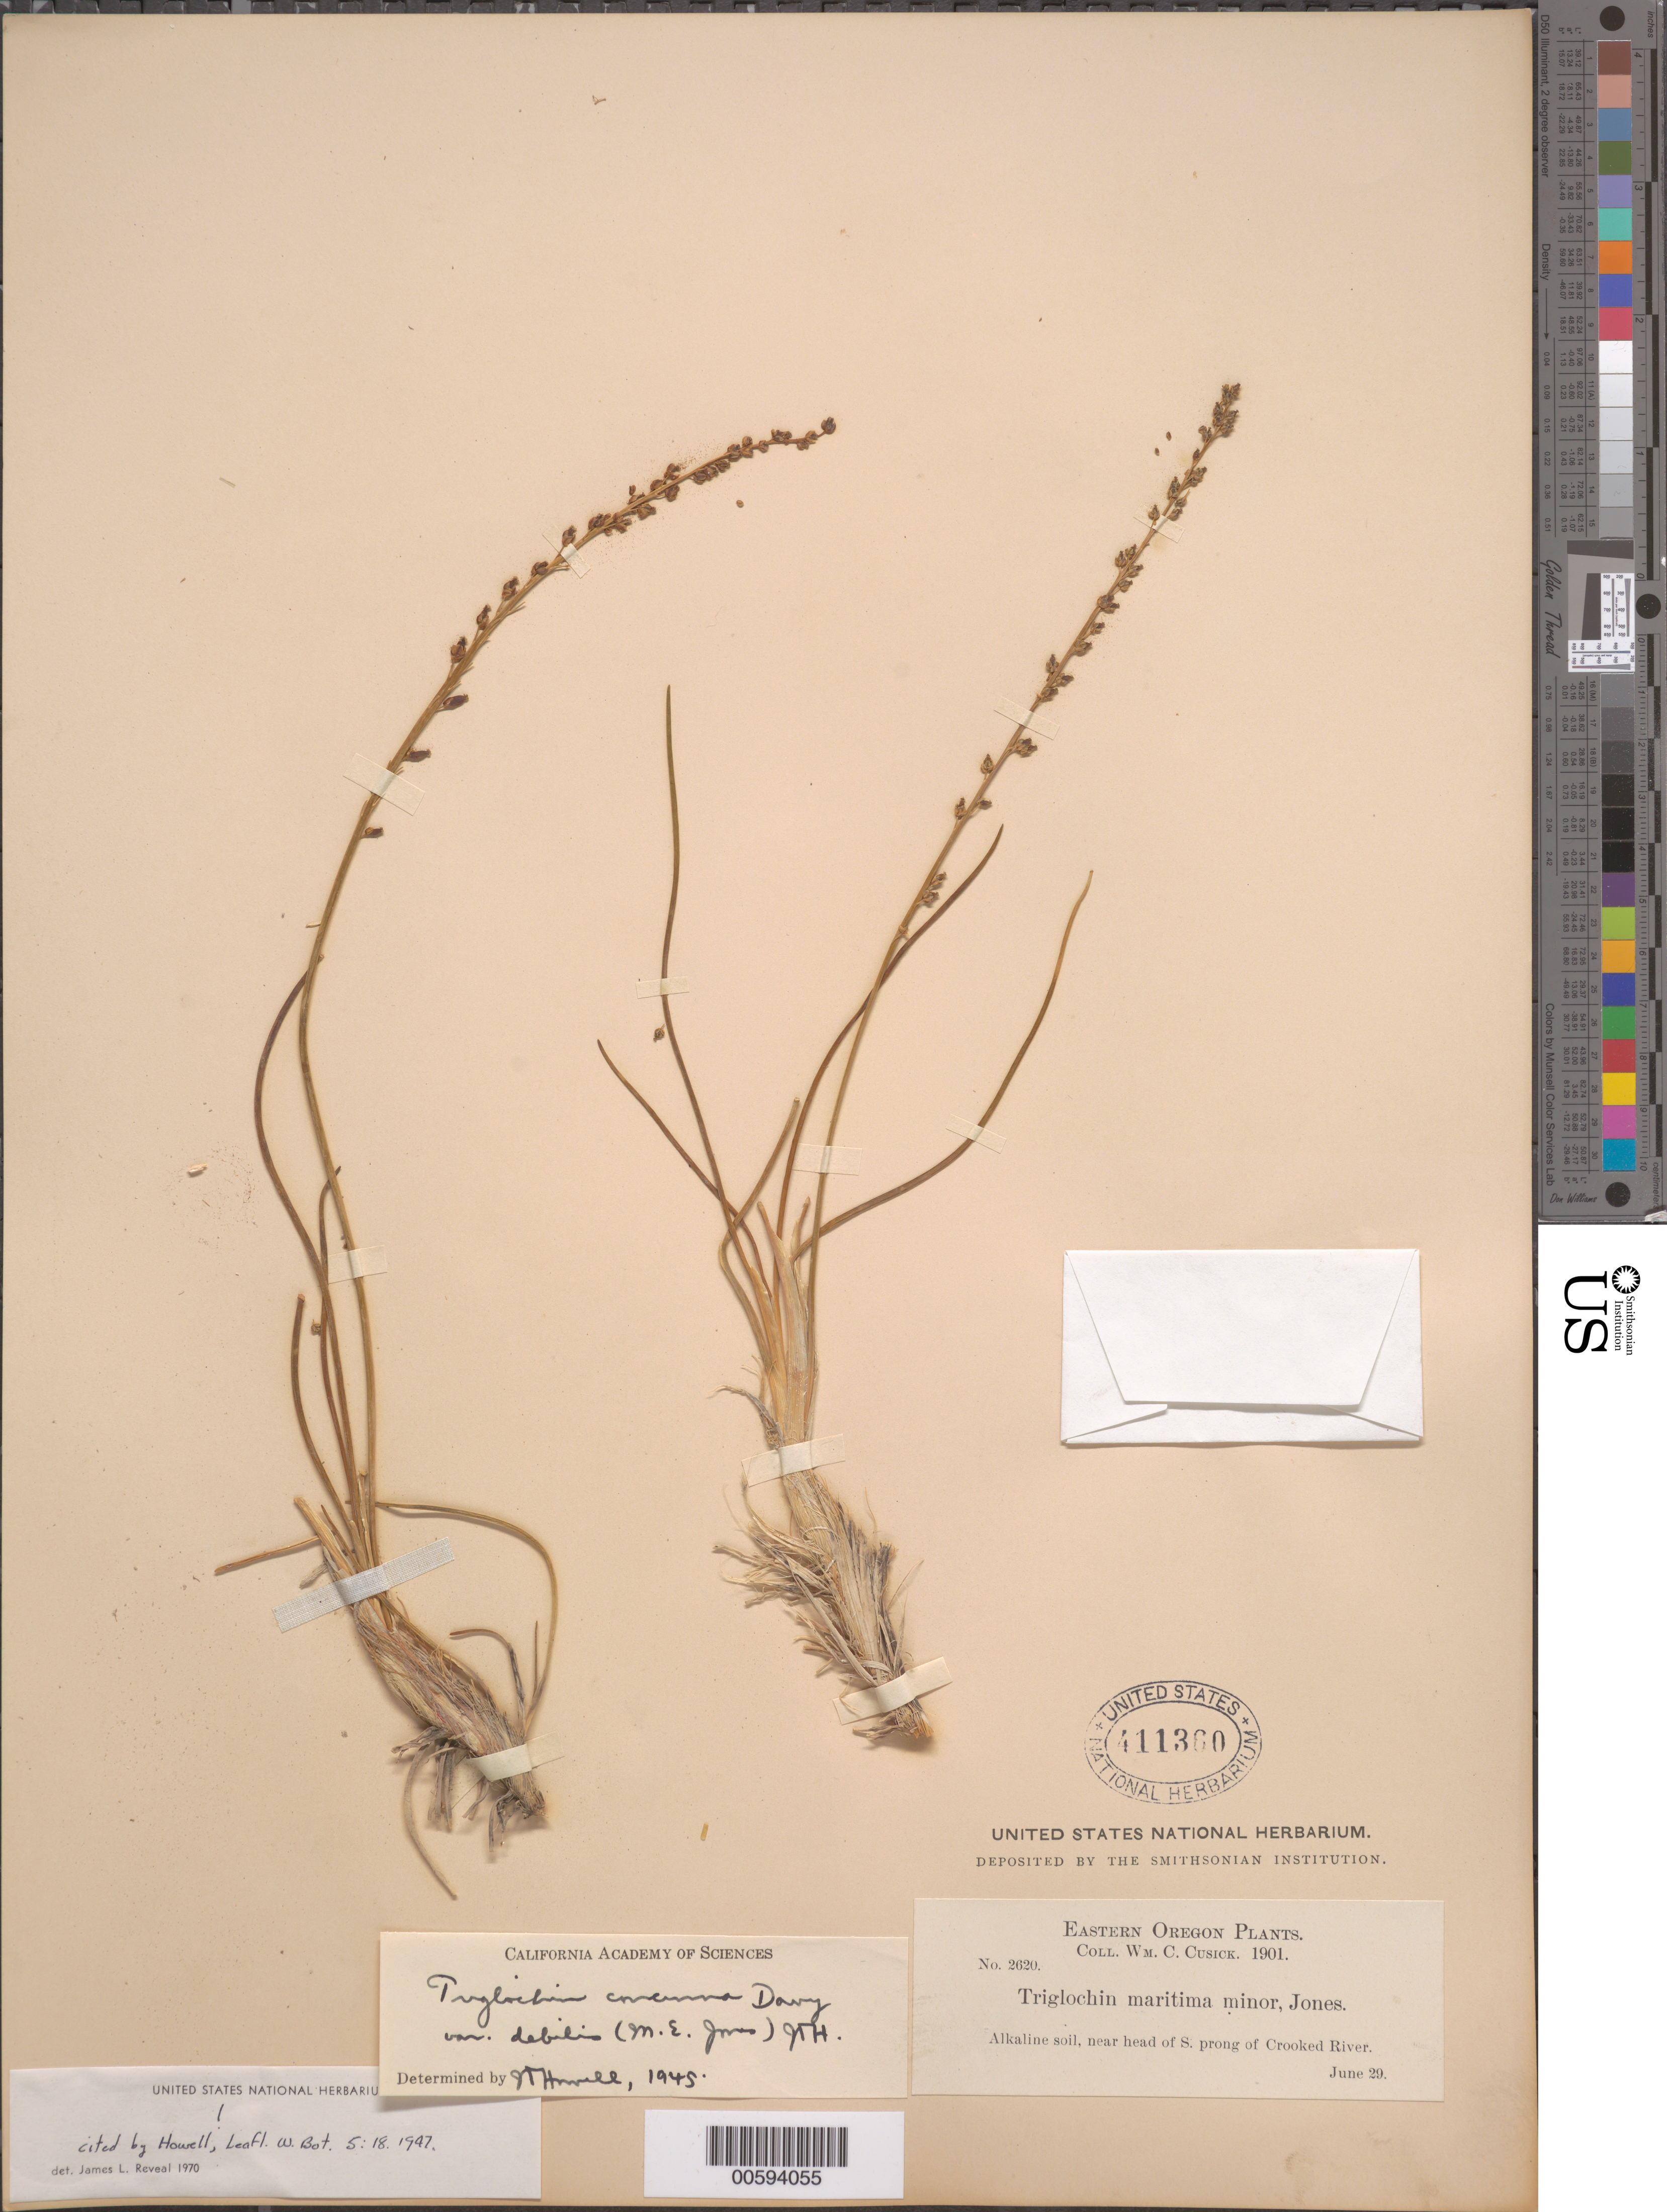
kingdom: Plantae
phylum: Tracheophyta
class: Liliopsida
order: Alismatales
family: Juncaginaceae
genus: Triglochin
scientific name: Triglochin concinna var. debilis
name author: (M.E. Jones) J.T. Howell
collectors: W. C. Cusick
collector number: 2620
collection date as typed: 29 Jun 1901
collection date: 1901-06-29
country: United States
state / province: Oregon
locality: S of prong of Crooked River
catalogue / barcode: US 411360